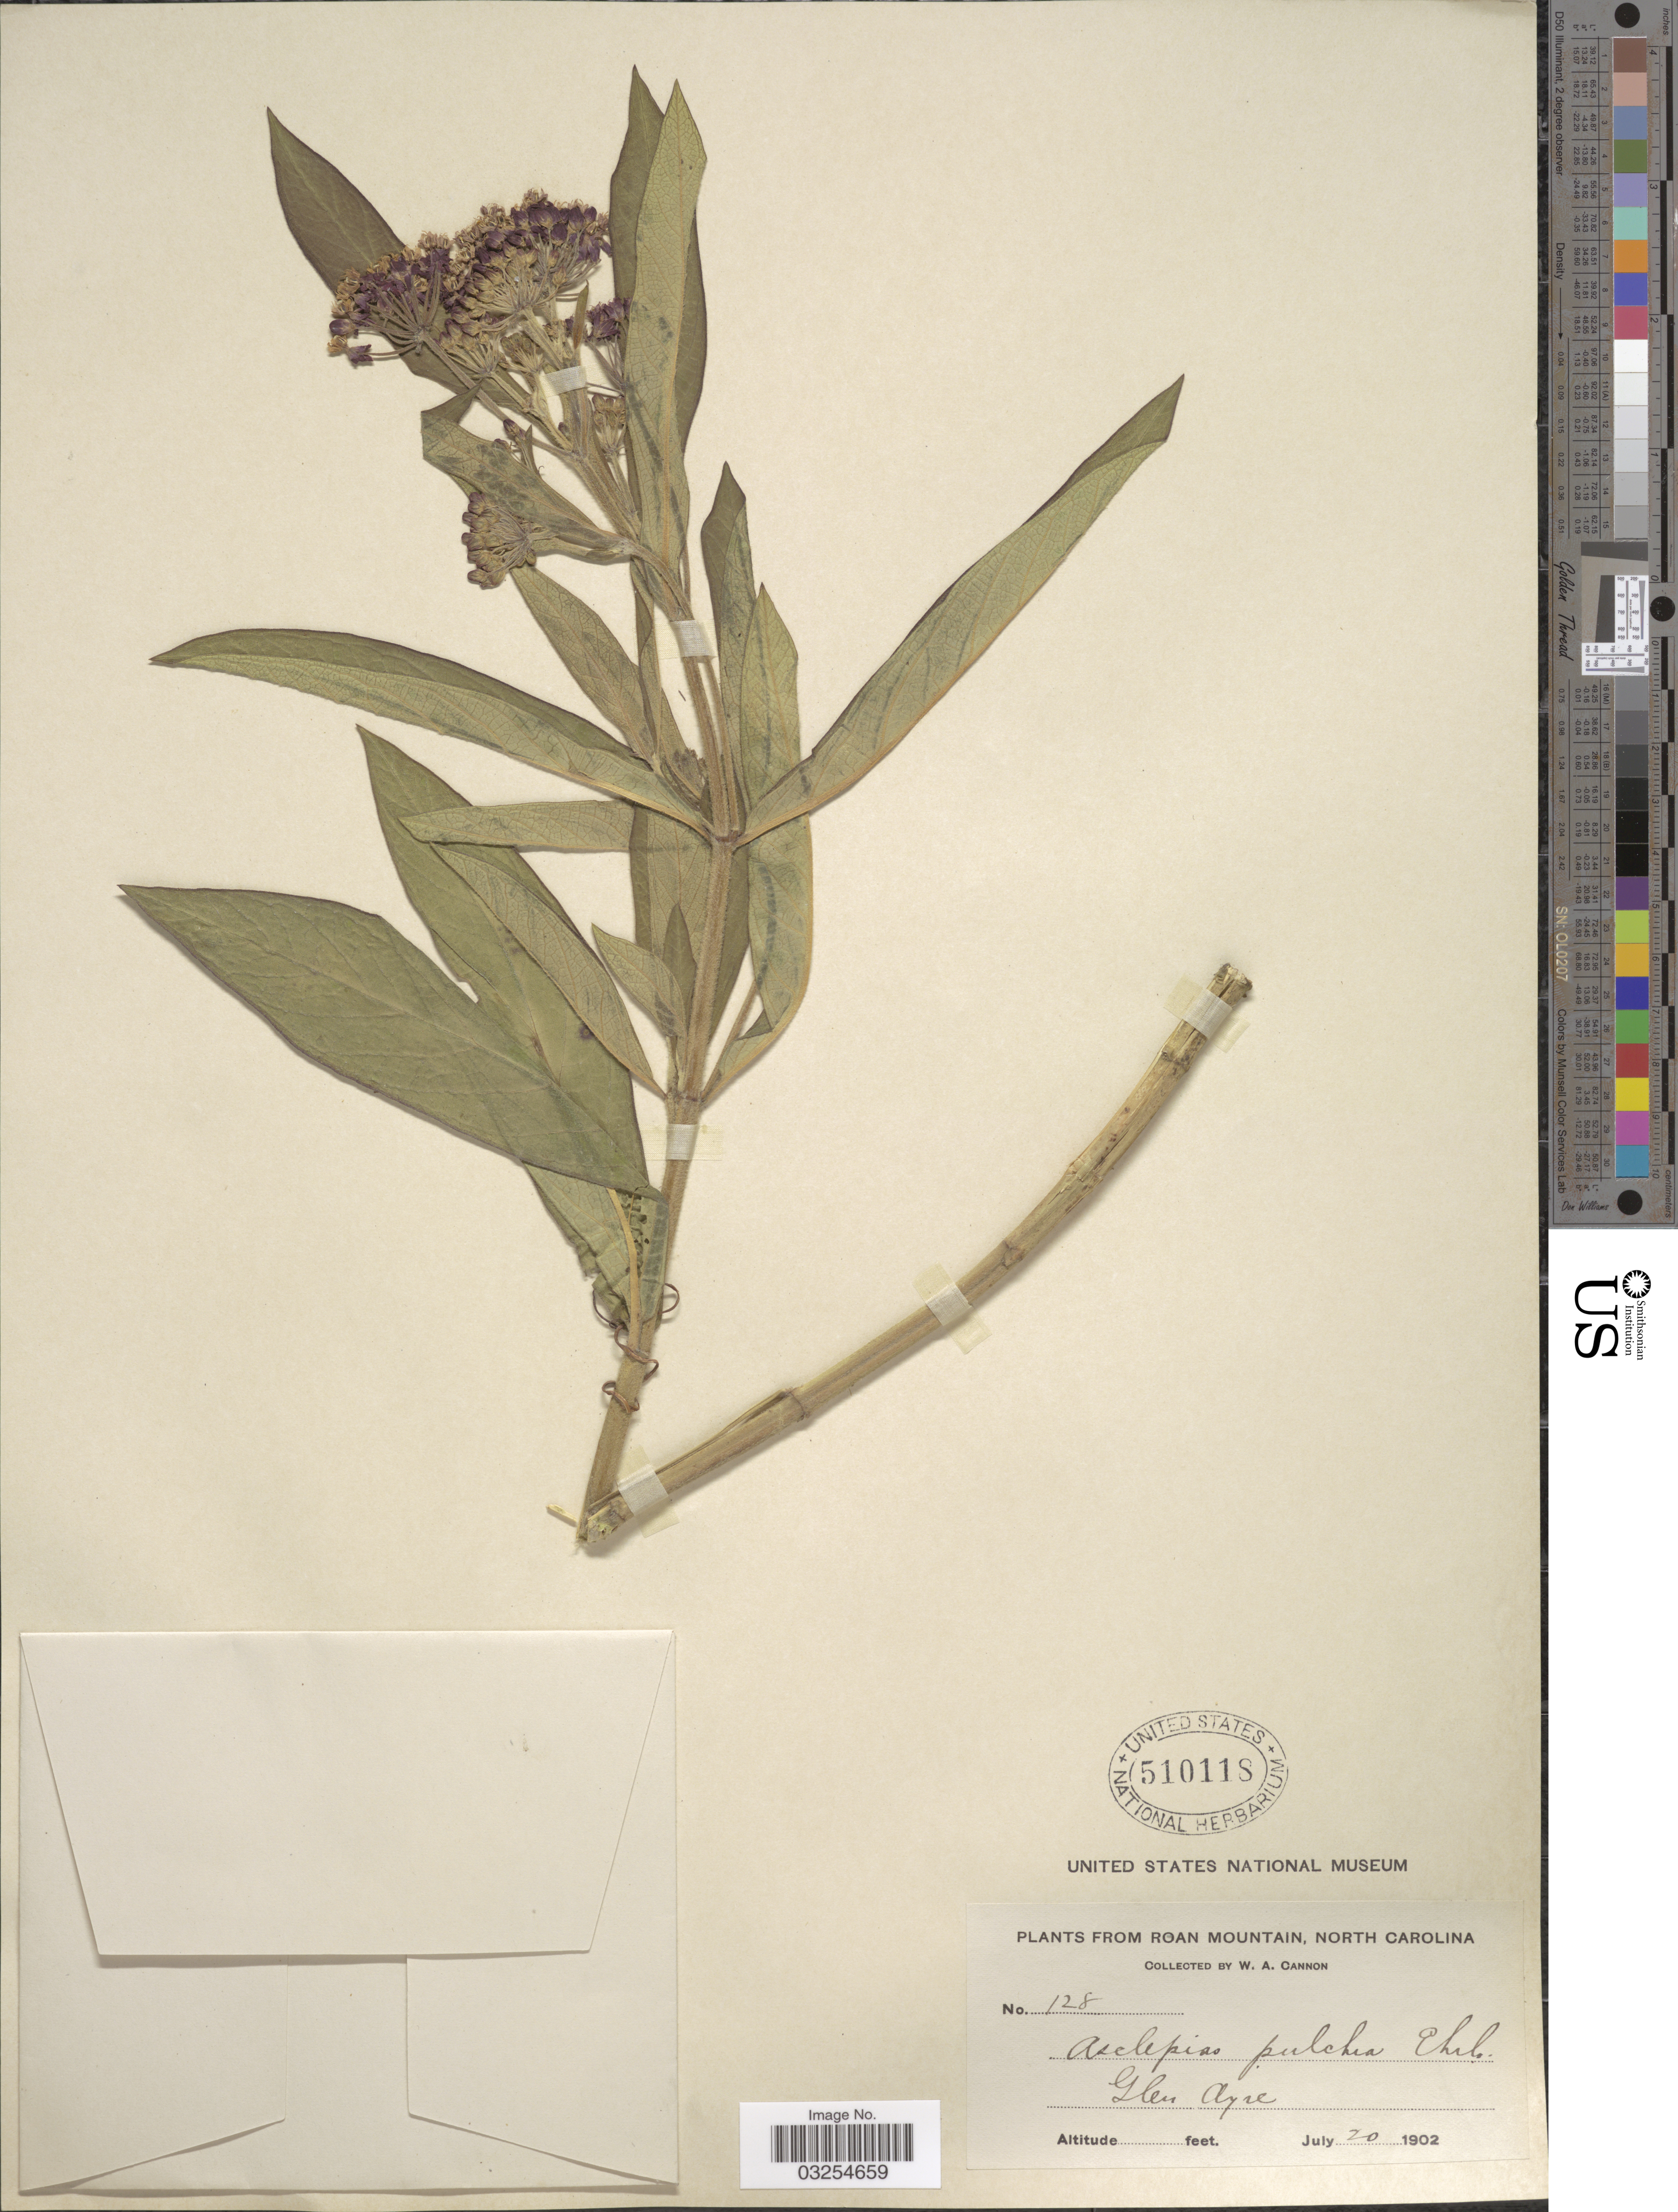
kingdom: Plantae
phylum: Tracheophyta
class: Magnoliopsida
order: Gentianales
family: Apocynaceae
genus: Asclepias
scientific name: Asclepias incarnata subsp. pulchra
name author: (Ehrh. ex Willd.) Woodson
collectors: W. Cannon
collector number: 128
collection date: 1902-07-20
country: United States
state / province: North Carolina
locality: Roan Mountain. Glen Ayre.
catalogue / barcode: US 510118